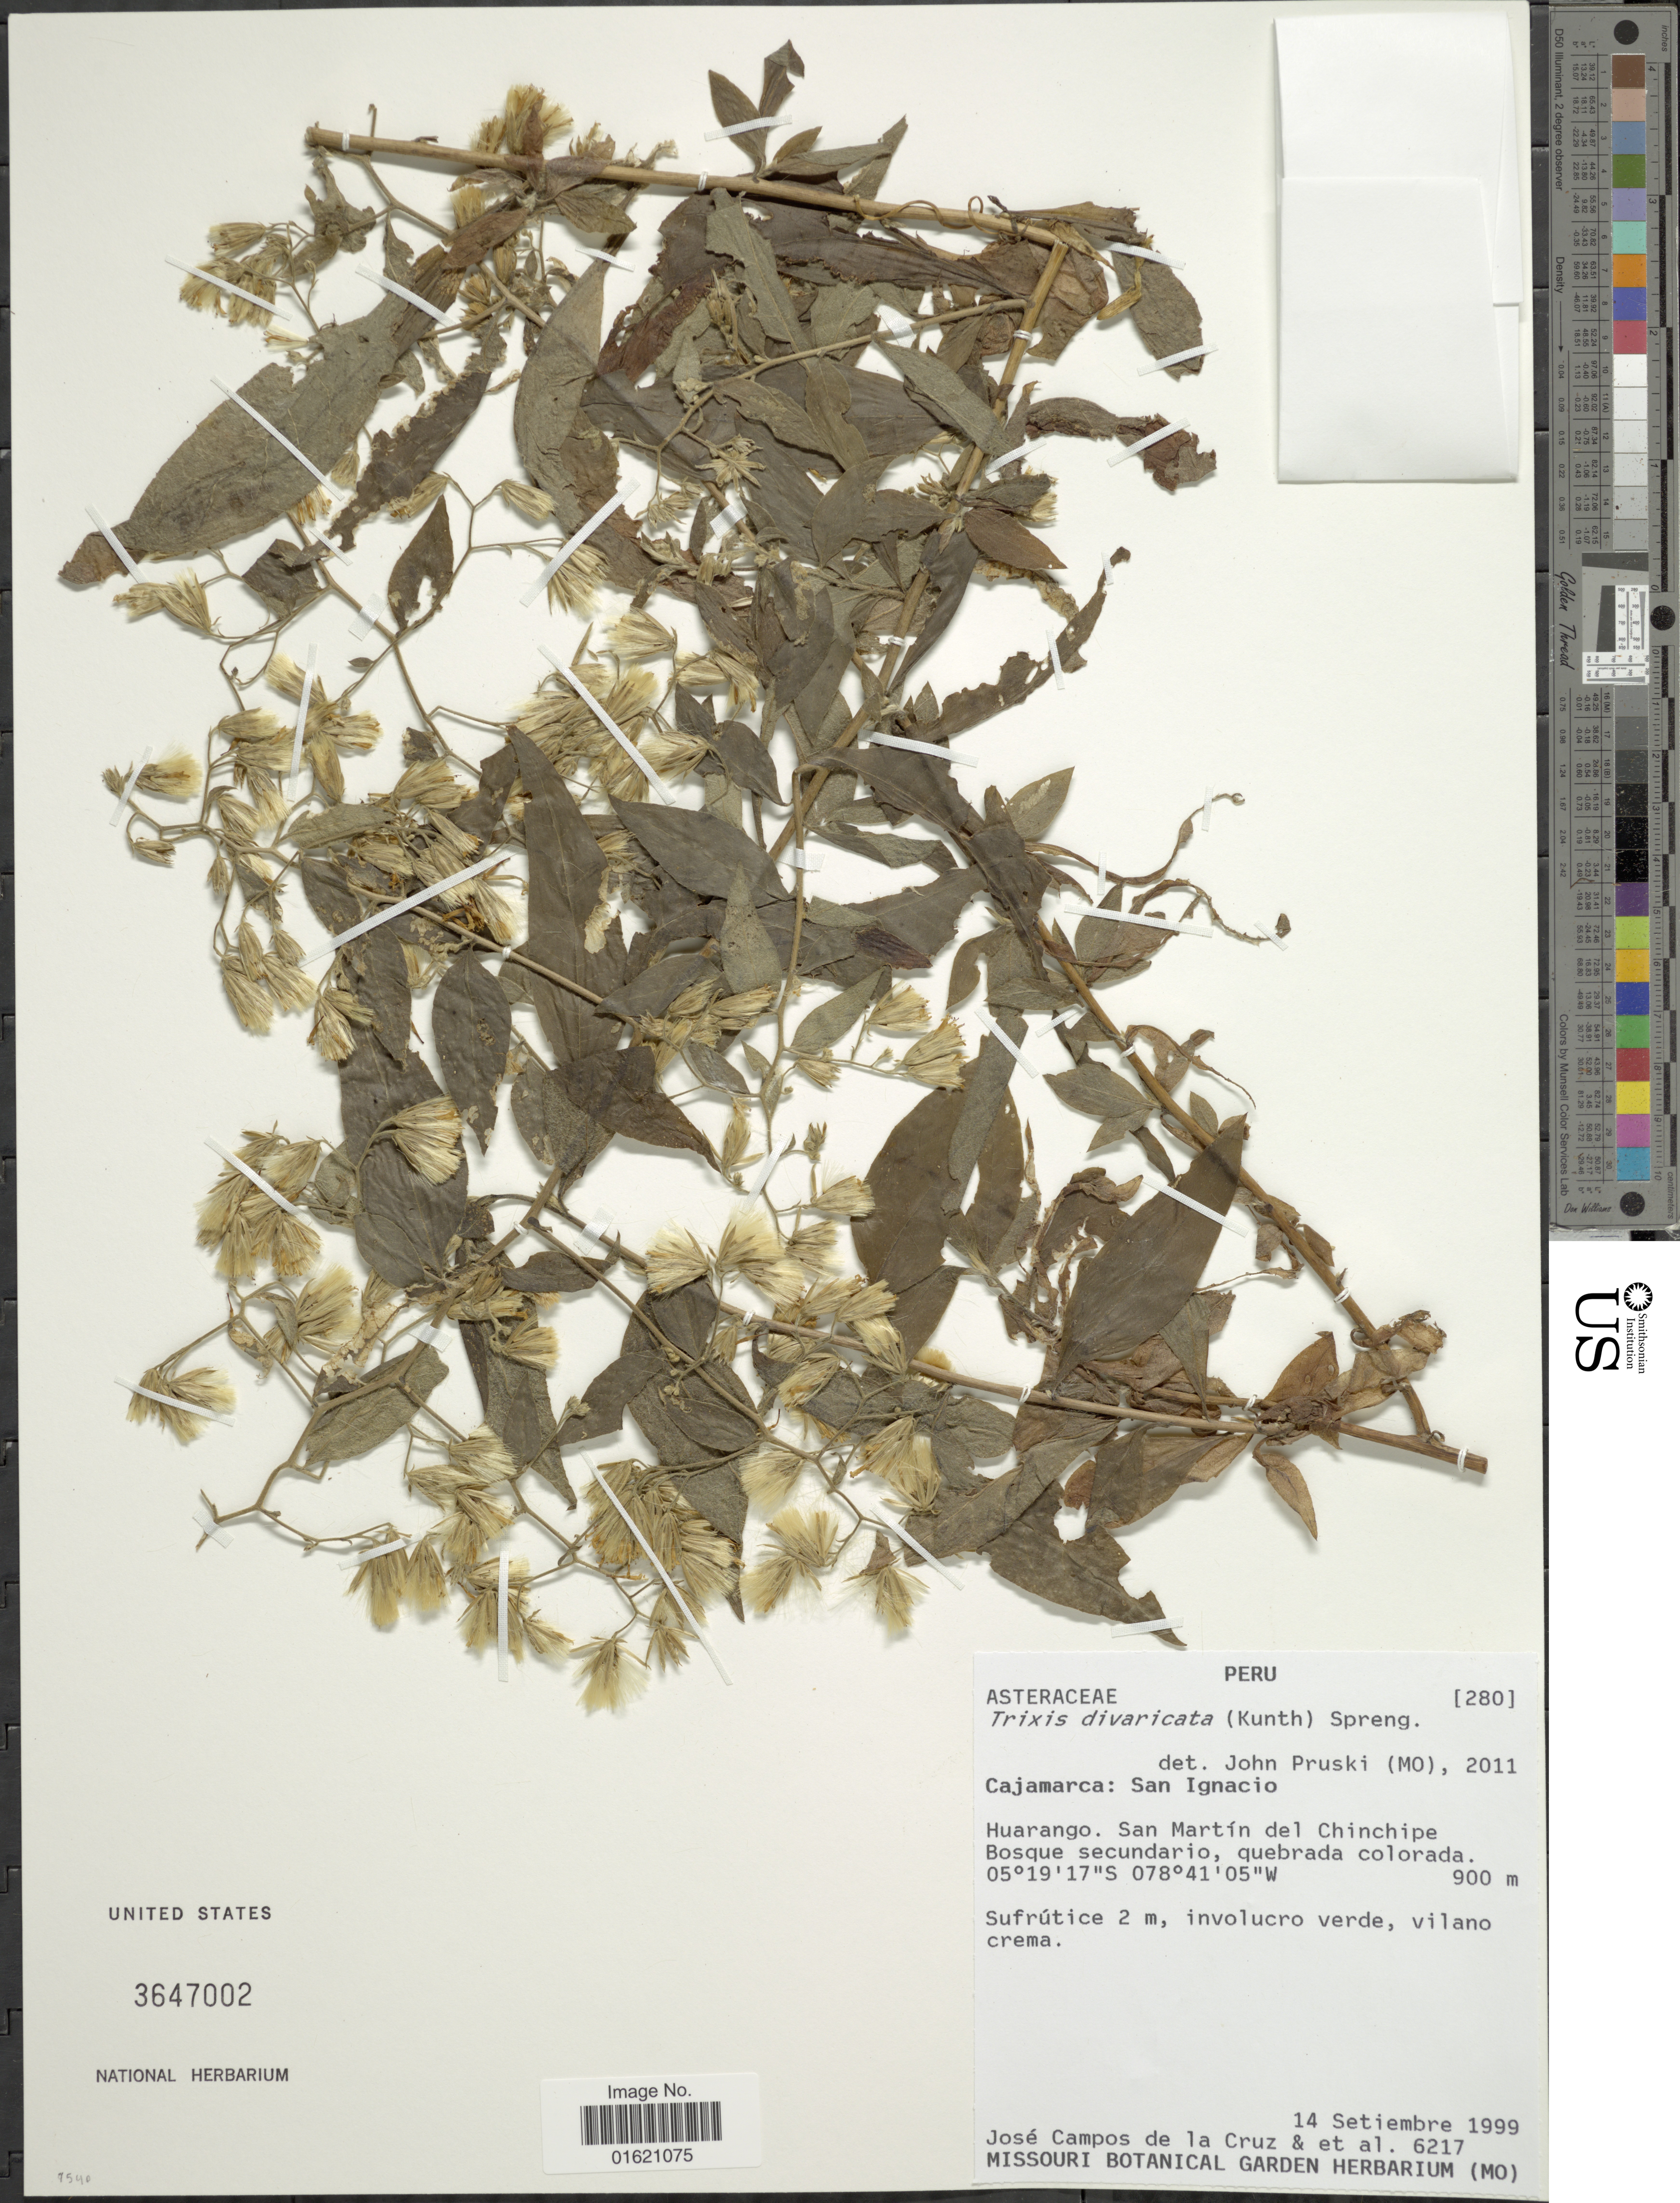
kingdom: Plantae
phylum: Tracheophyta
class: Magnoliopsida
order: Asterales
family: Asteraceae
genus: Trixis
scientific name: Trixis antimenorrhoea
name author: (Schrank) Mart. ex Kuntze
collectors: J. Campos de la Cruz & et al.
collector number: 6217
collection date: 1999-09-14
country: Peru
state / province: Cajamarca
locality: San Ignacio, Huarango, San Martín del Chinchipe, Bosque secundatio, quebrada colorada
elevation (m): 900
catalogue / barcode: US 3647002